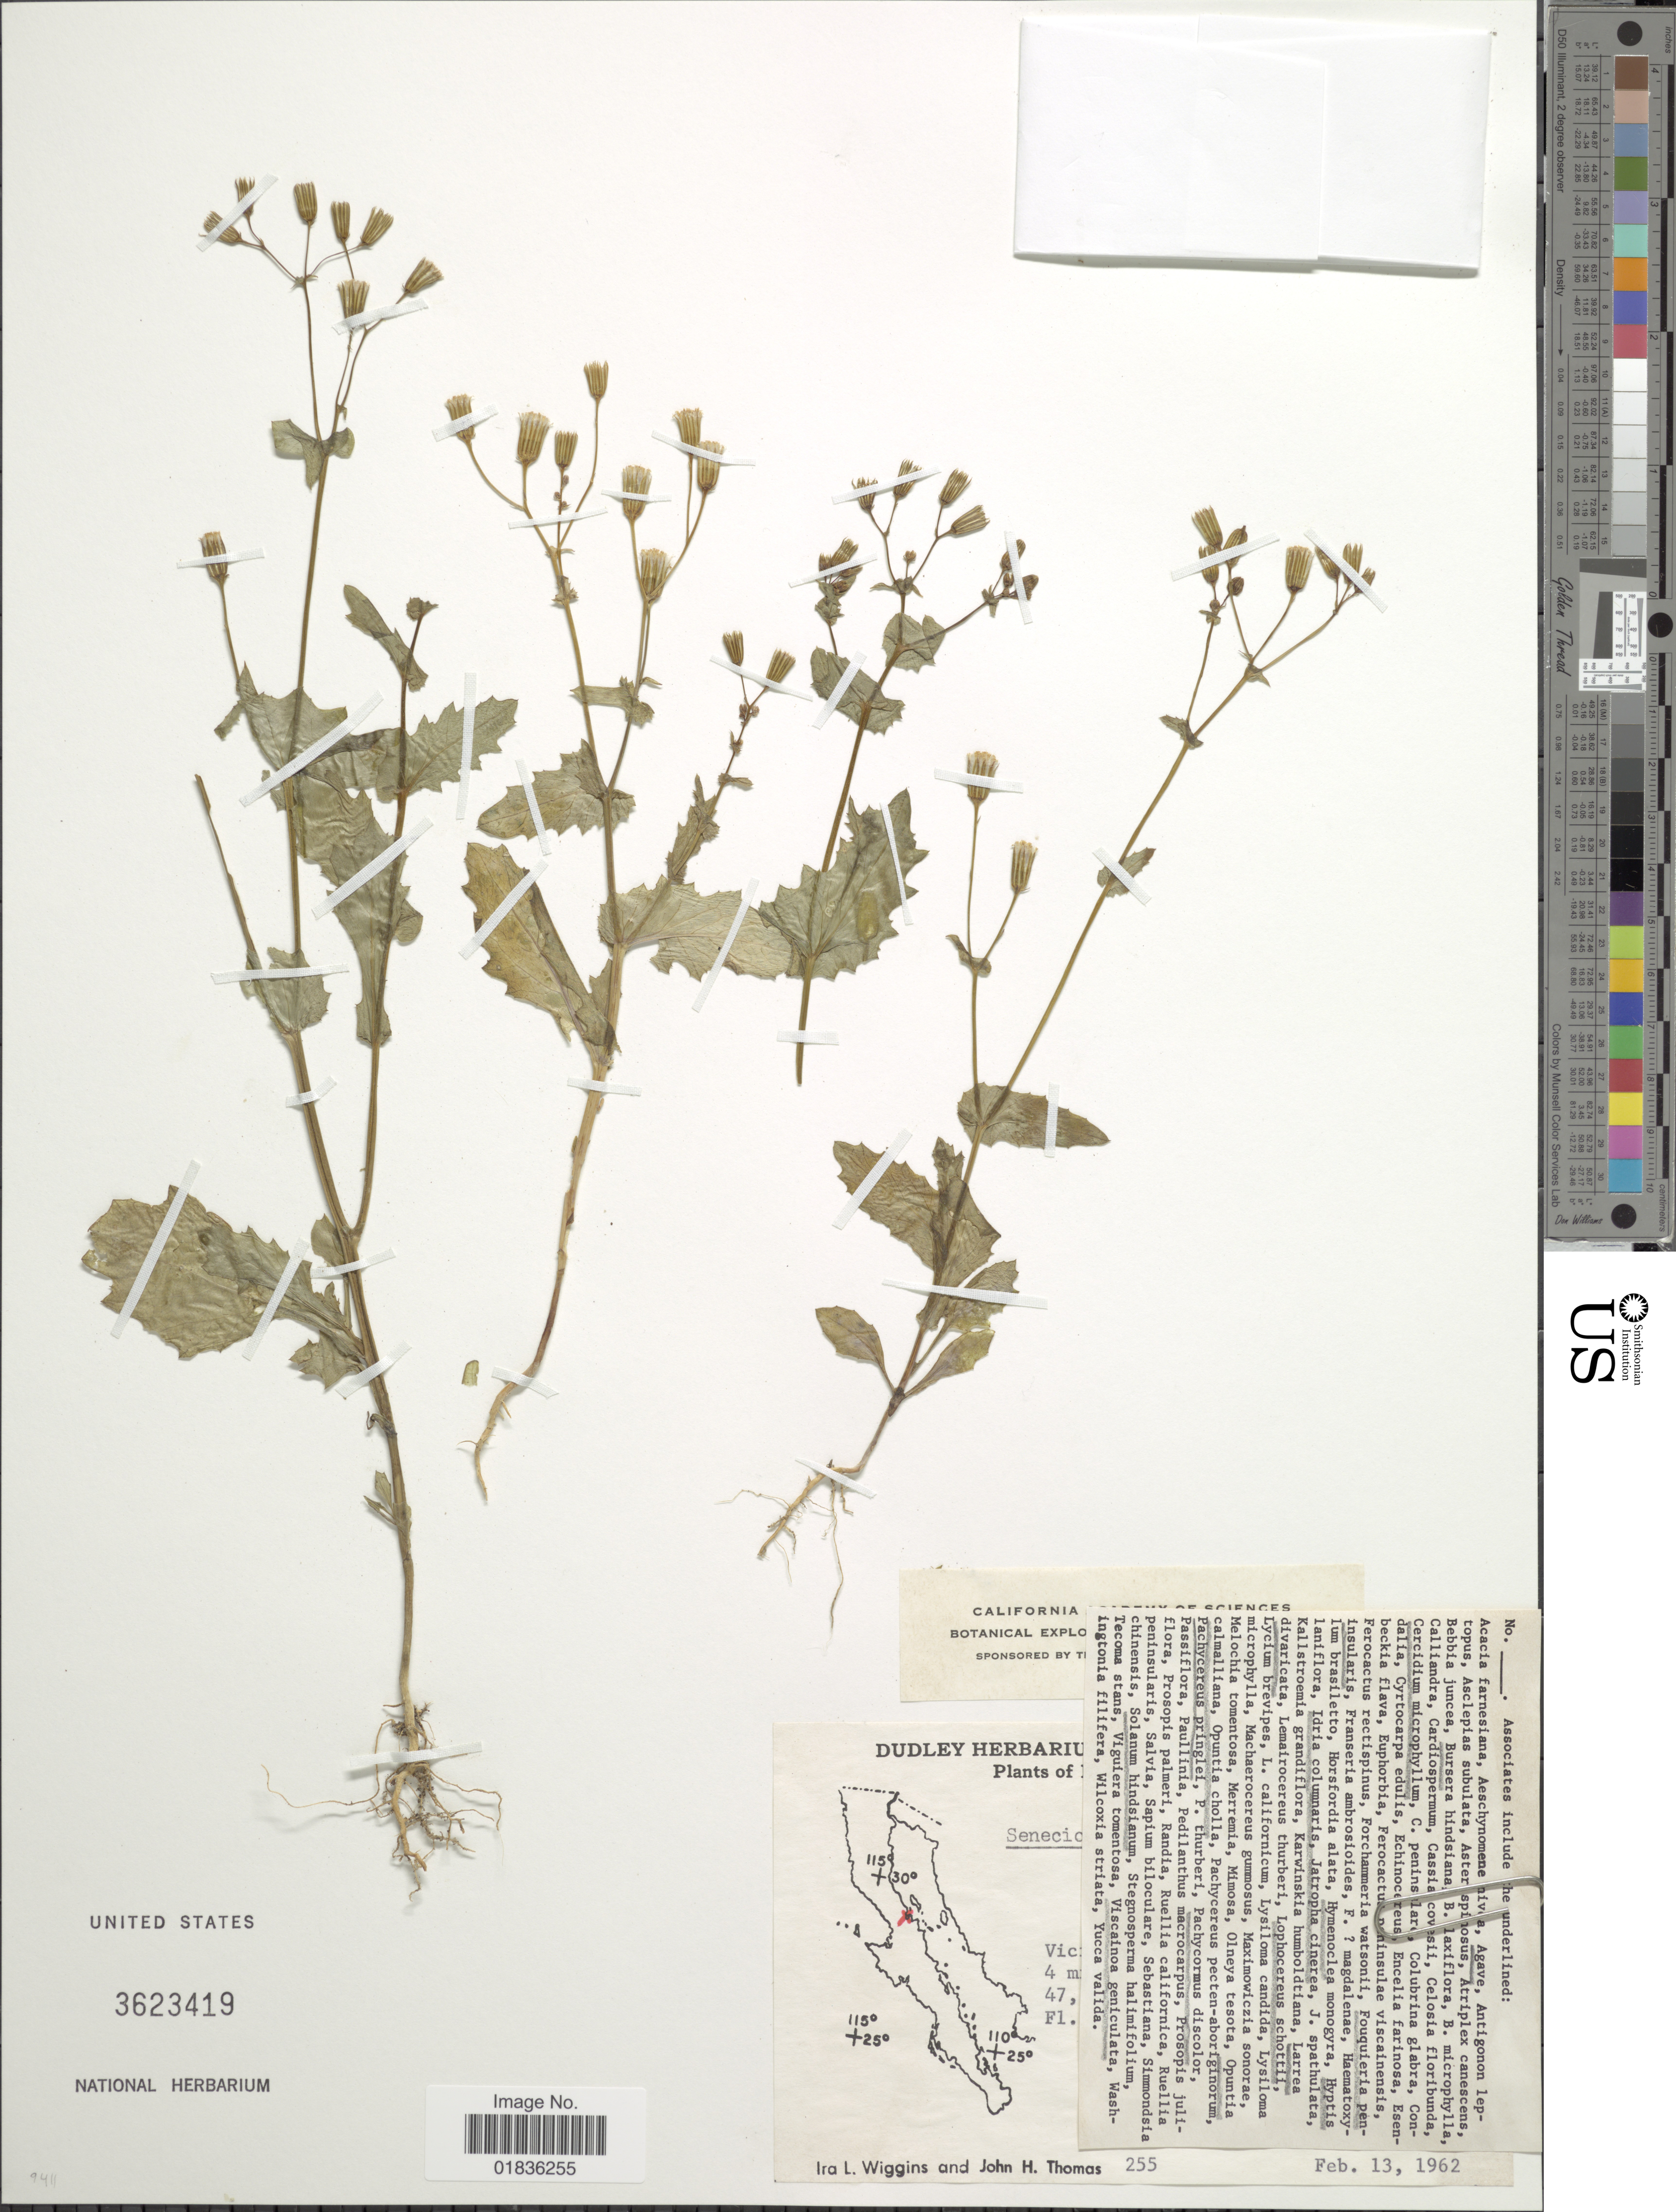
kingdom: Plantae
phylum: Tracheophyta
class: Magnoliopsida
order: Asterales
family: Asteraceae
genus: Senecio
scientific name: Senecio mohavensis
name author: A. Gray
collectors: I. L. Wiggins & J. H. Thomas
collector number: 255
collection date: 1962-02-13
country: Mexico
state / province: Baja California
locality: Vicinity of Bahia de los Angeles about 4 mi S of Las Flores.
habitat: Sandy alluvial fan.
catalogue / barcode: US 3623419